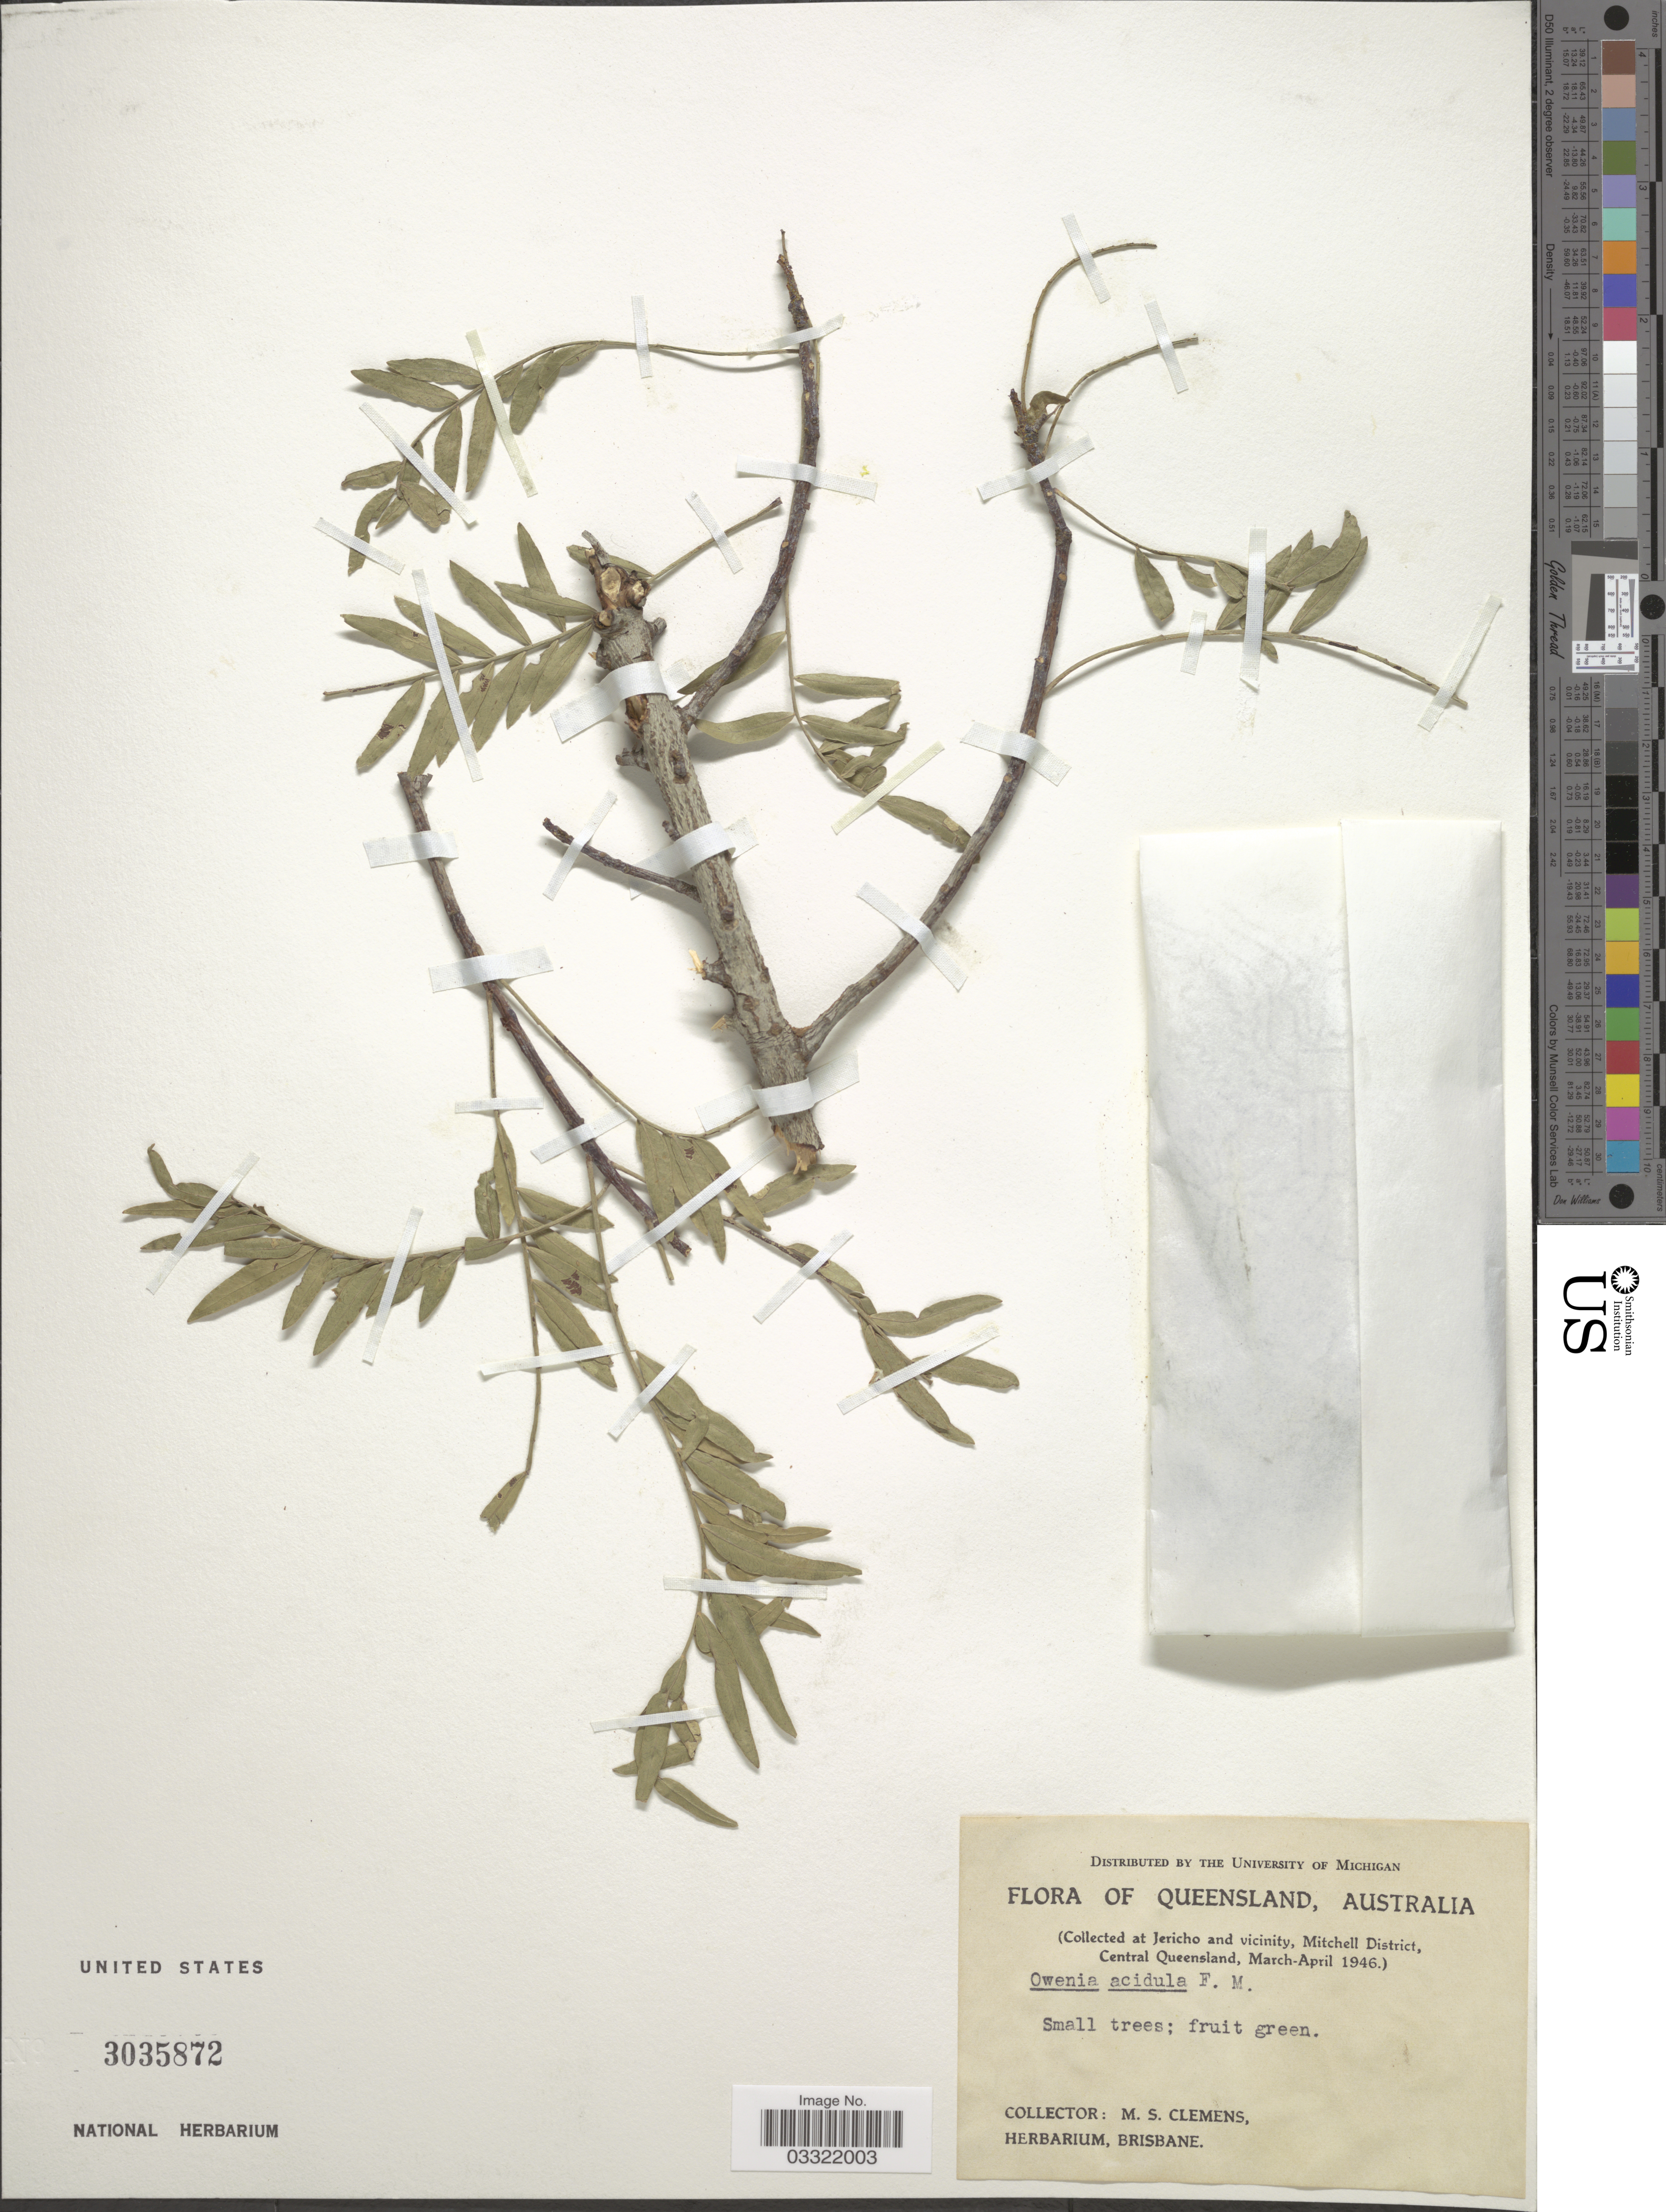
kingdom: Plantae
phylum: Tracheophyta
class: Magnoliopsida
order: Sapindales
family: Meliaceae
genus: Owenia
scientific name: Owenia acidula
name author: F. Muell.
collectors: M. S. Clemens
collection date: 1946-03/1946-04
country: Australia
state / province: Queensland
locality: At Jericho and vicinity, Mitchell District, Central Queensland.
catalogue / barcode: US 3035872